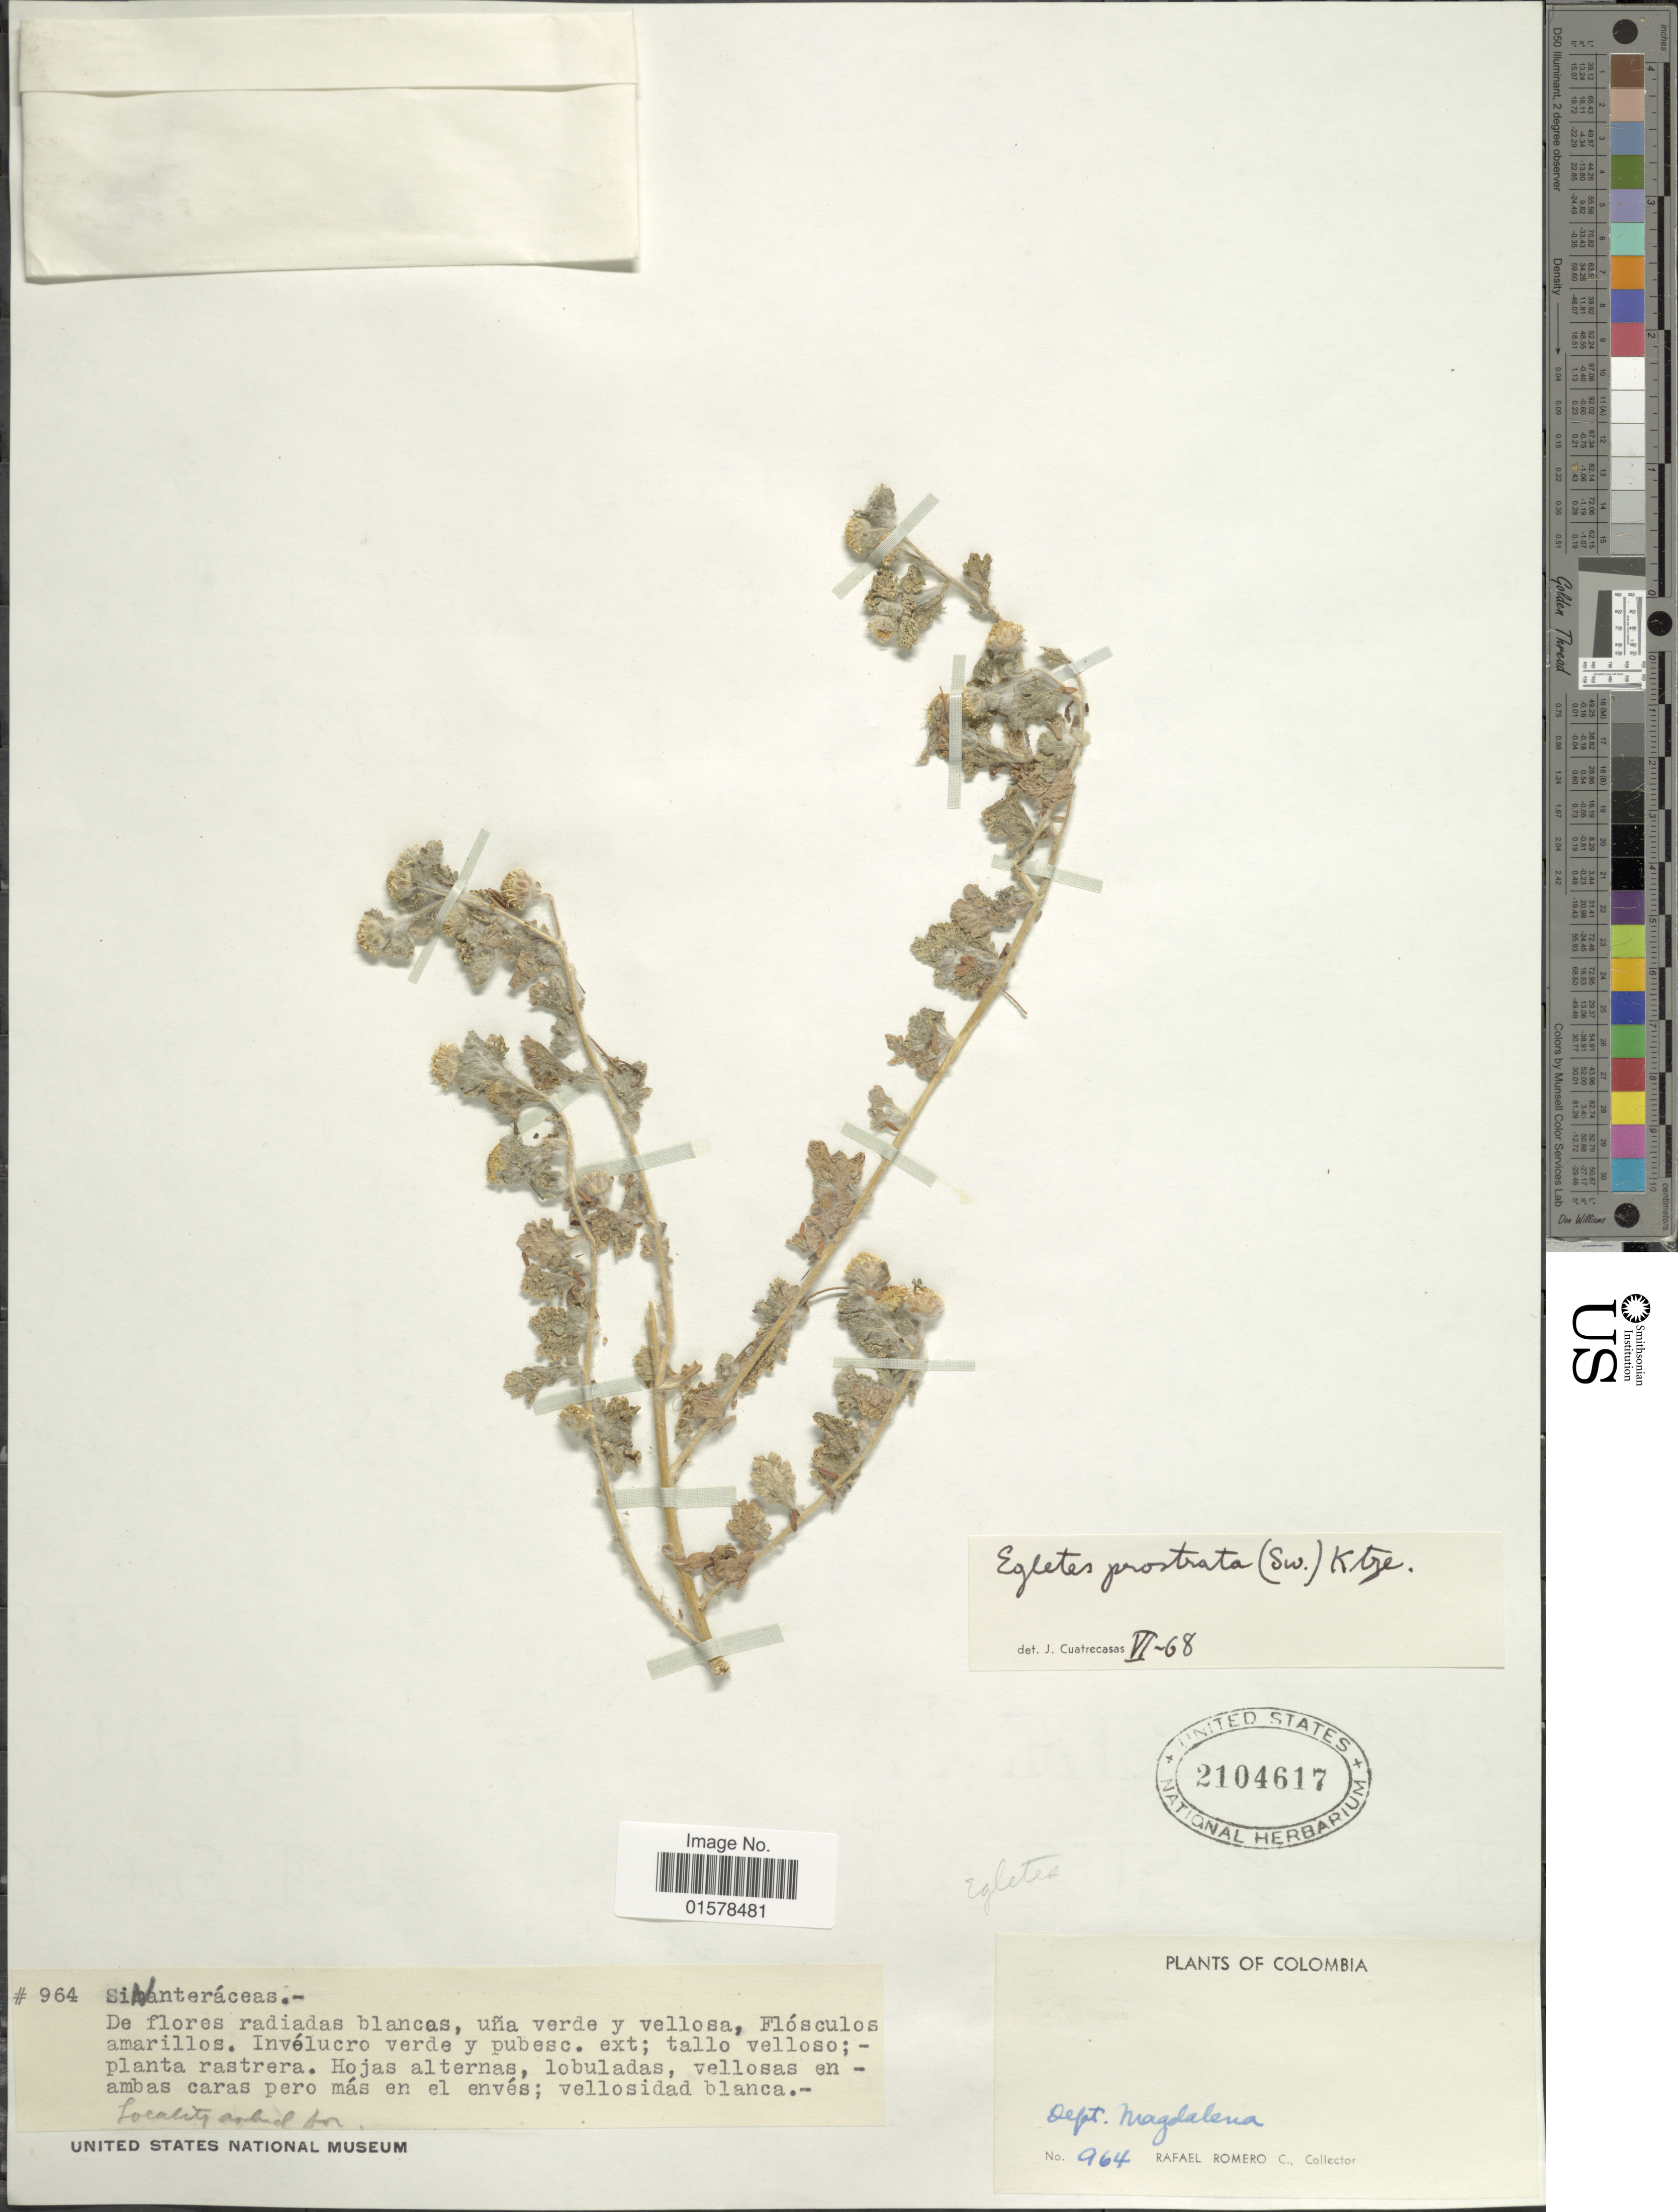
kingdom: Plantae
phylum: Tracheophyta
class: Magnoliopsida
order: Asterales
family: Asteraceae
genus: Egletes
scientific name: Egletes prostrata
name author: (Sw.) Kuntze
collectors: R. Romero Castañeda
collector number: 964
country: Colombia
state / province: Magdalena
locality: Colombia. Dept. Magdalena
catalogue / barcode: US 2104617